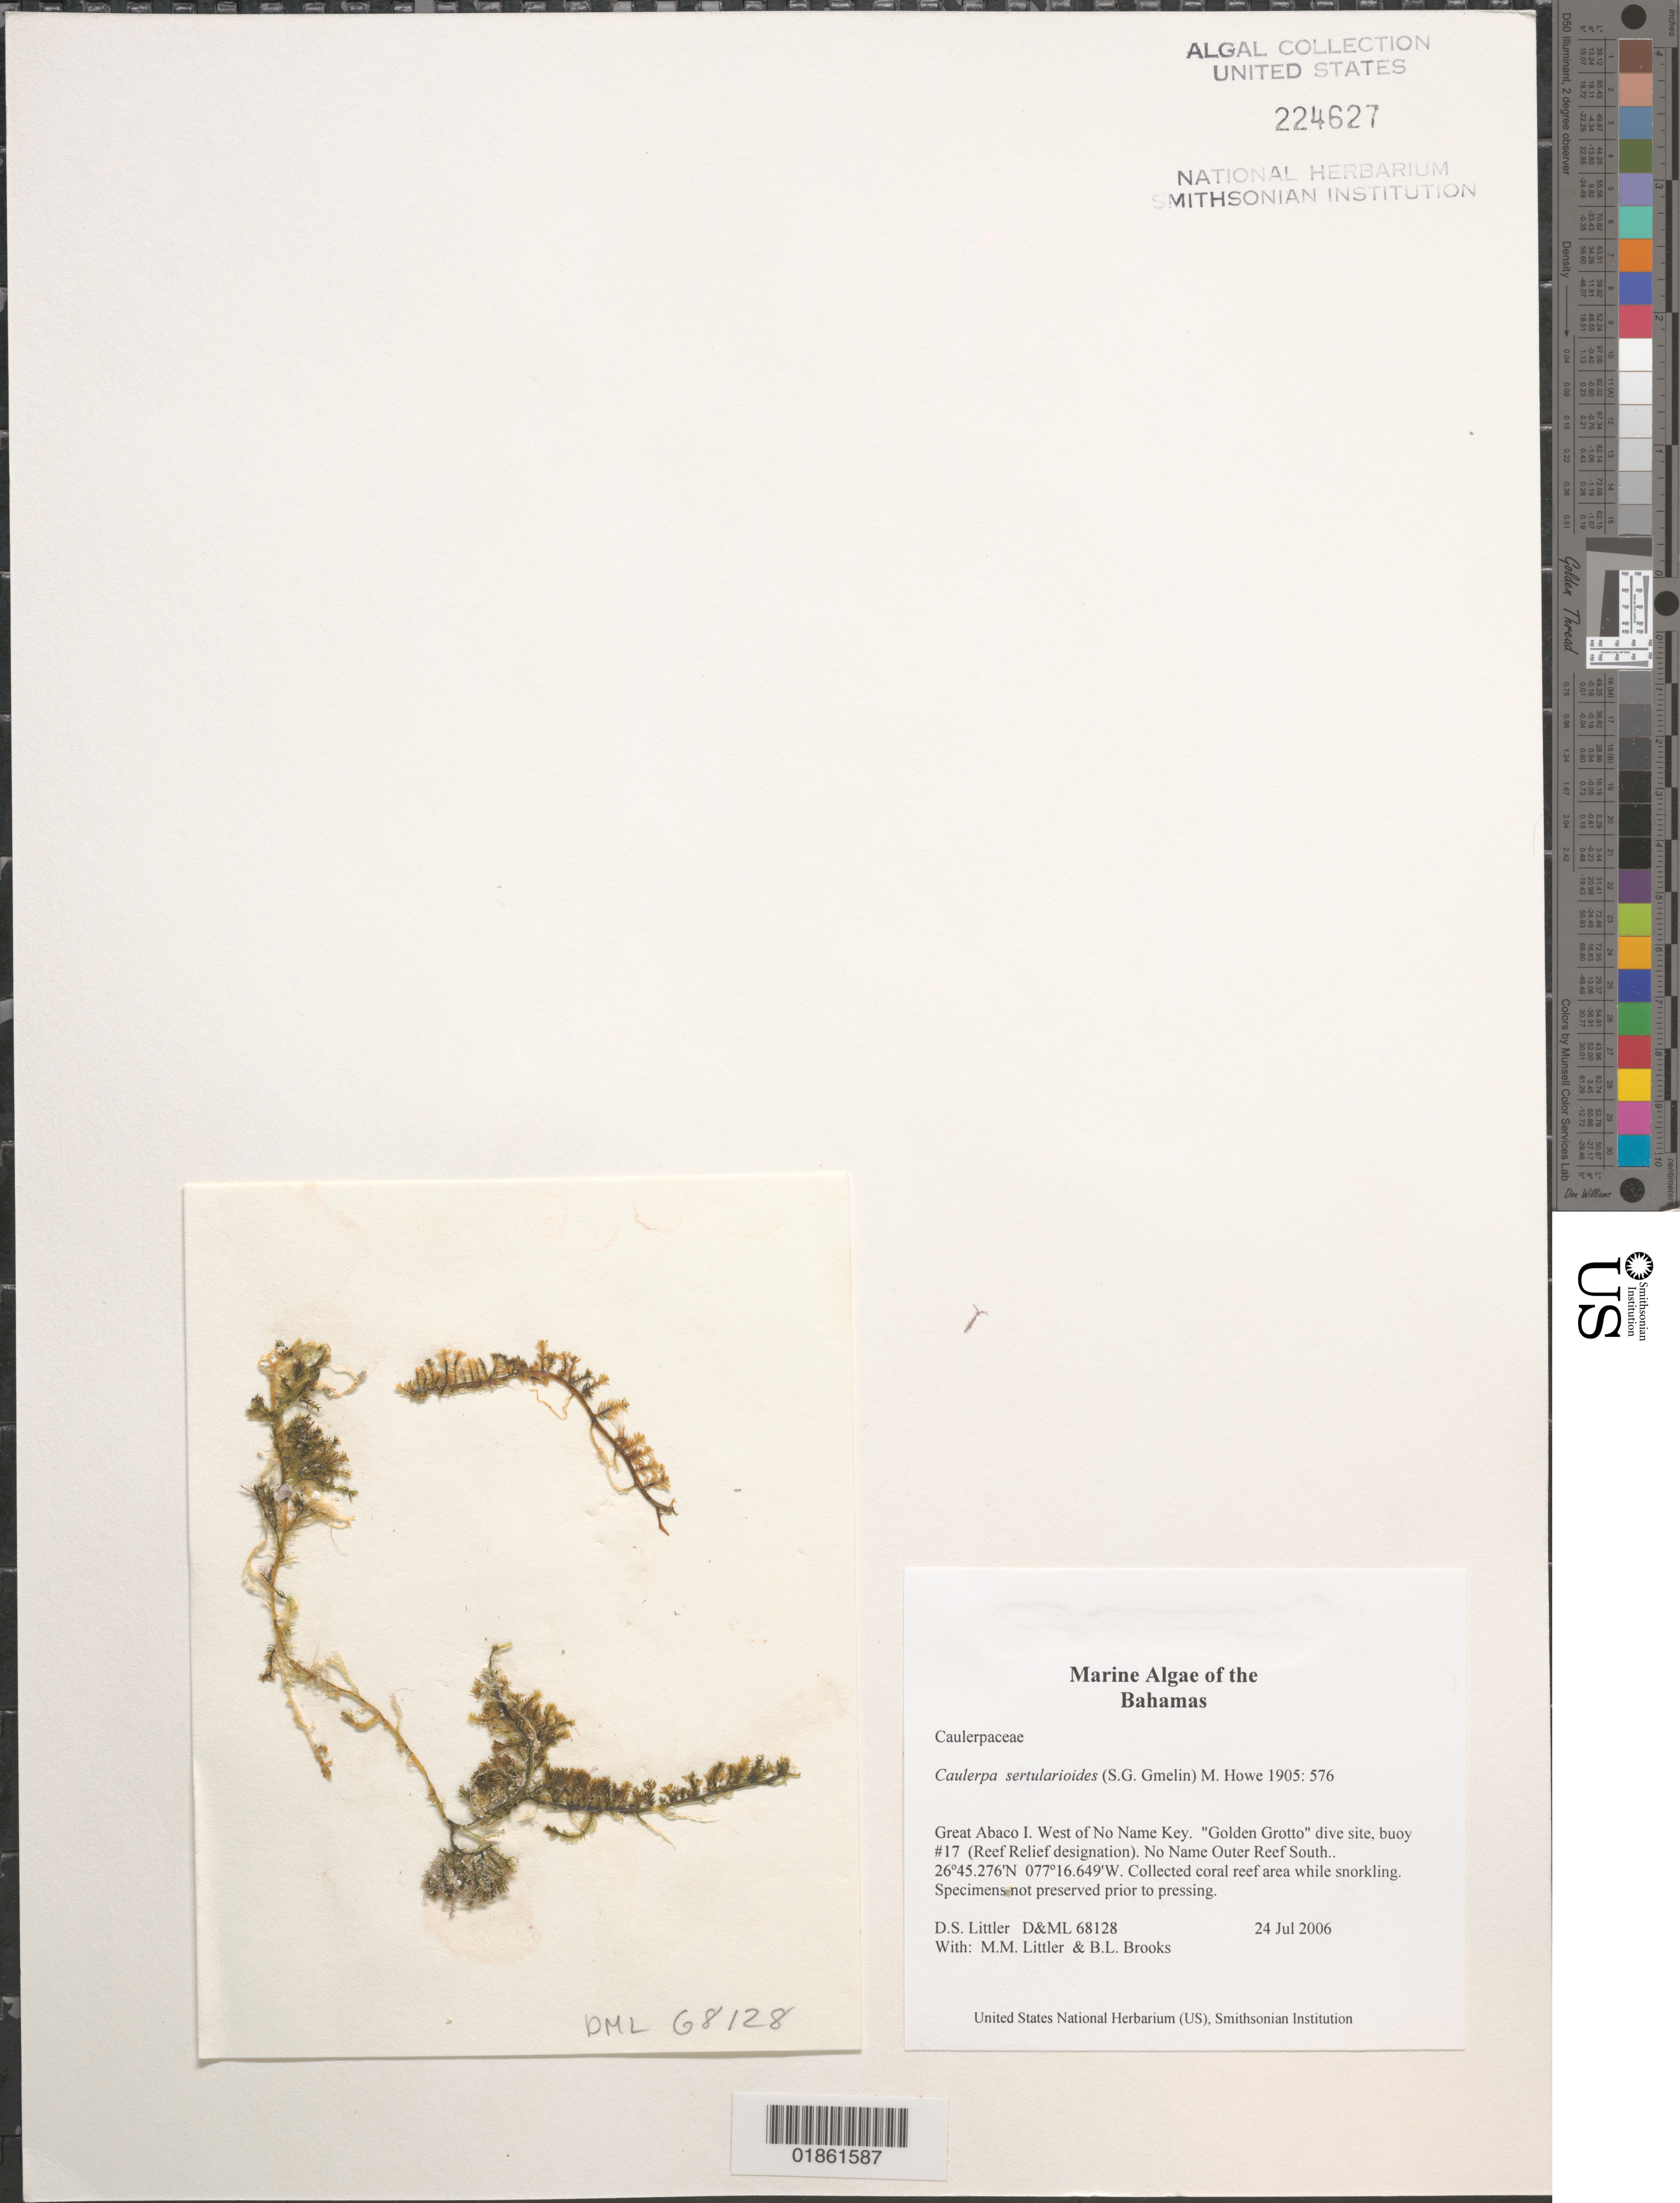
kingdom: Plantae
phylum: Chlorophyta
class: Ulvophyceae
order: Bryopsidales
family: Caulerpaceae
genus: Caulerpa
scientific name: Caulerpa sertularioides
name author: (S.G. Gmel.) M. Howe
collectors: D. S. Littler, M. M. Littler & B. Lapointe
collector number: D&ML 68128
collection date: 2006-07-24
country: Bahamas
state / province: Hope Town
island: No Name Key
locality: Abacos. No Name Key. Golden Grotto dive site.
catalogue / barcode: US 224627